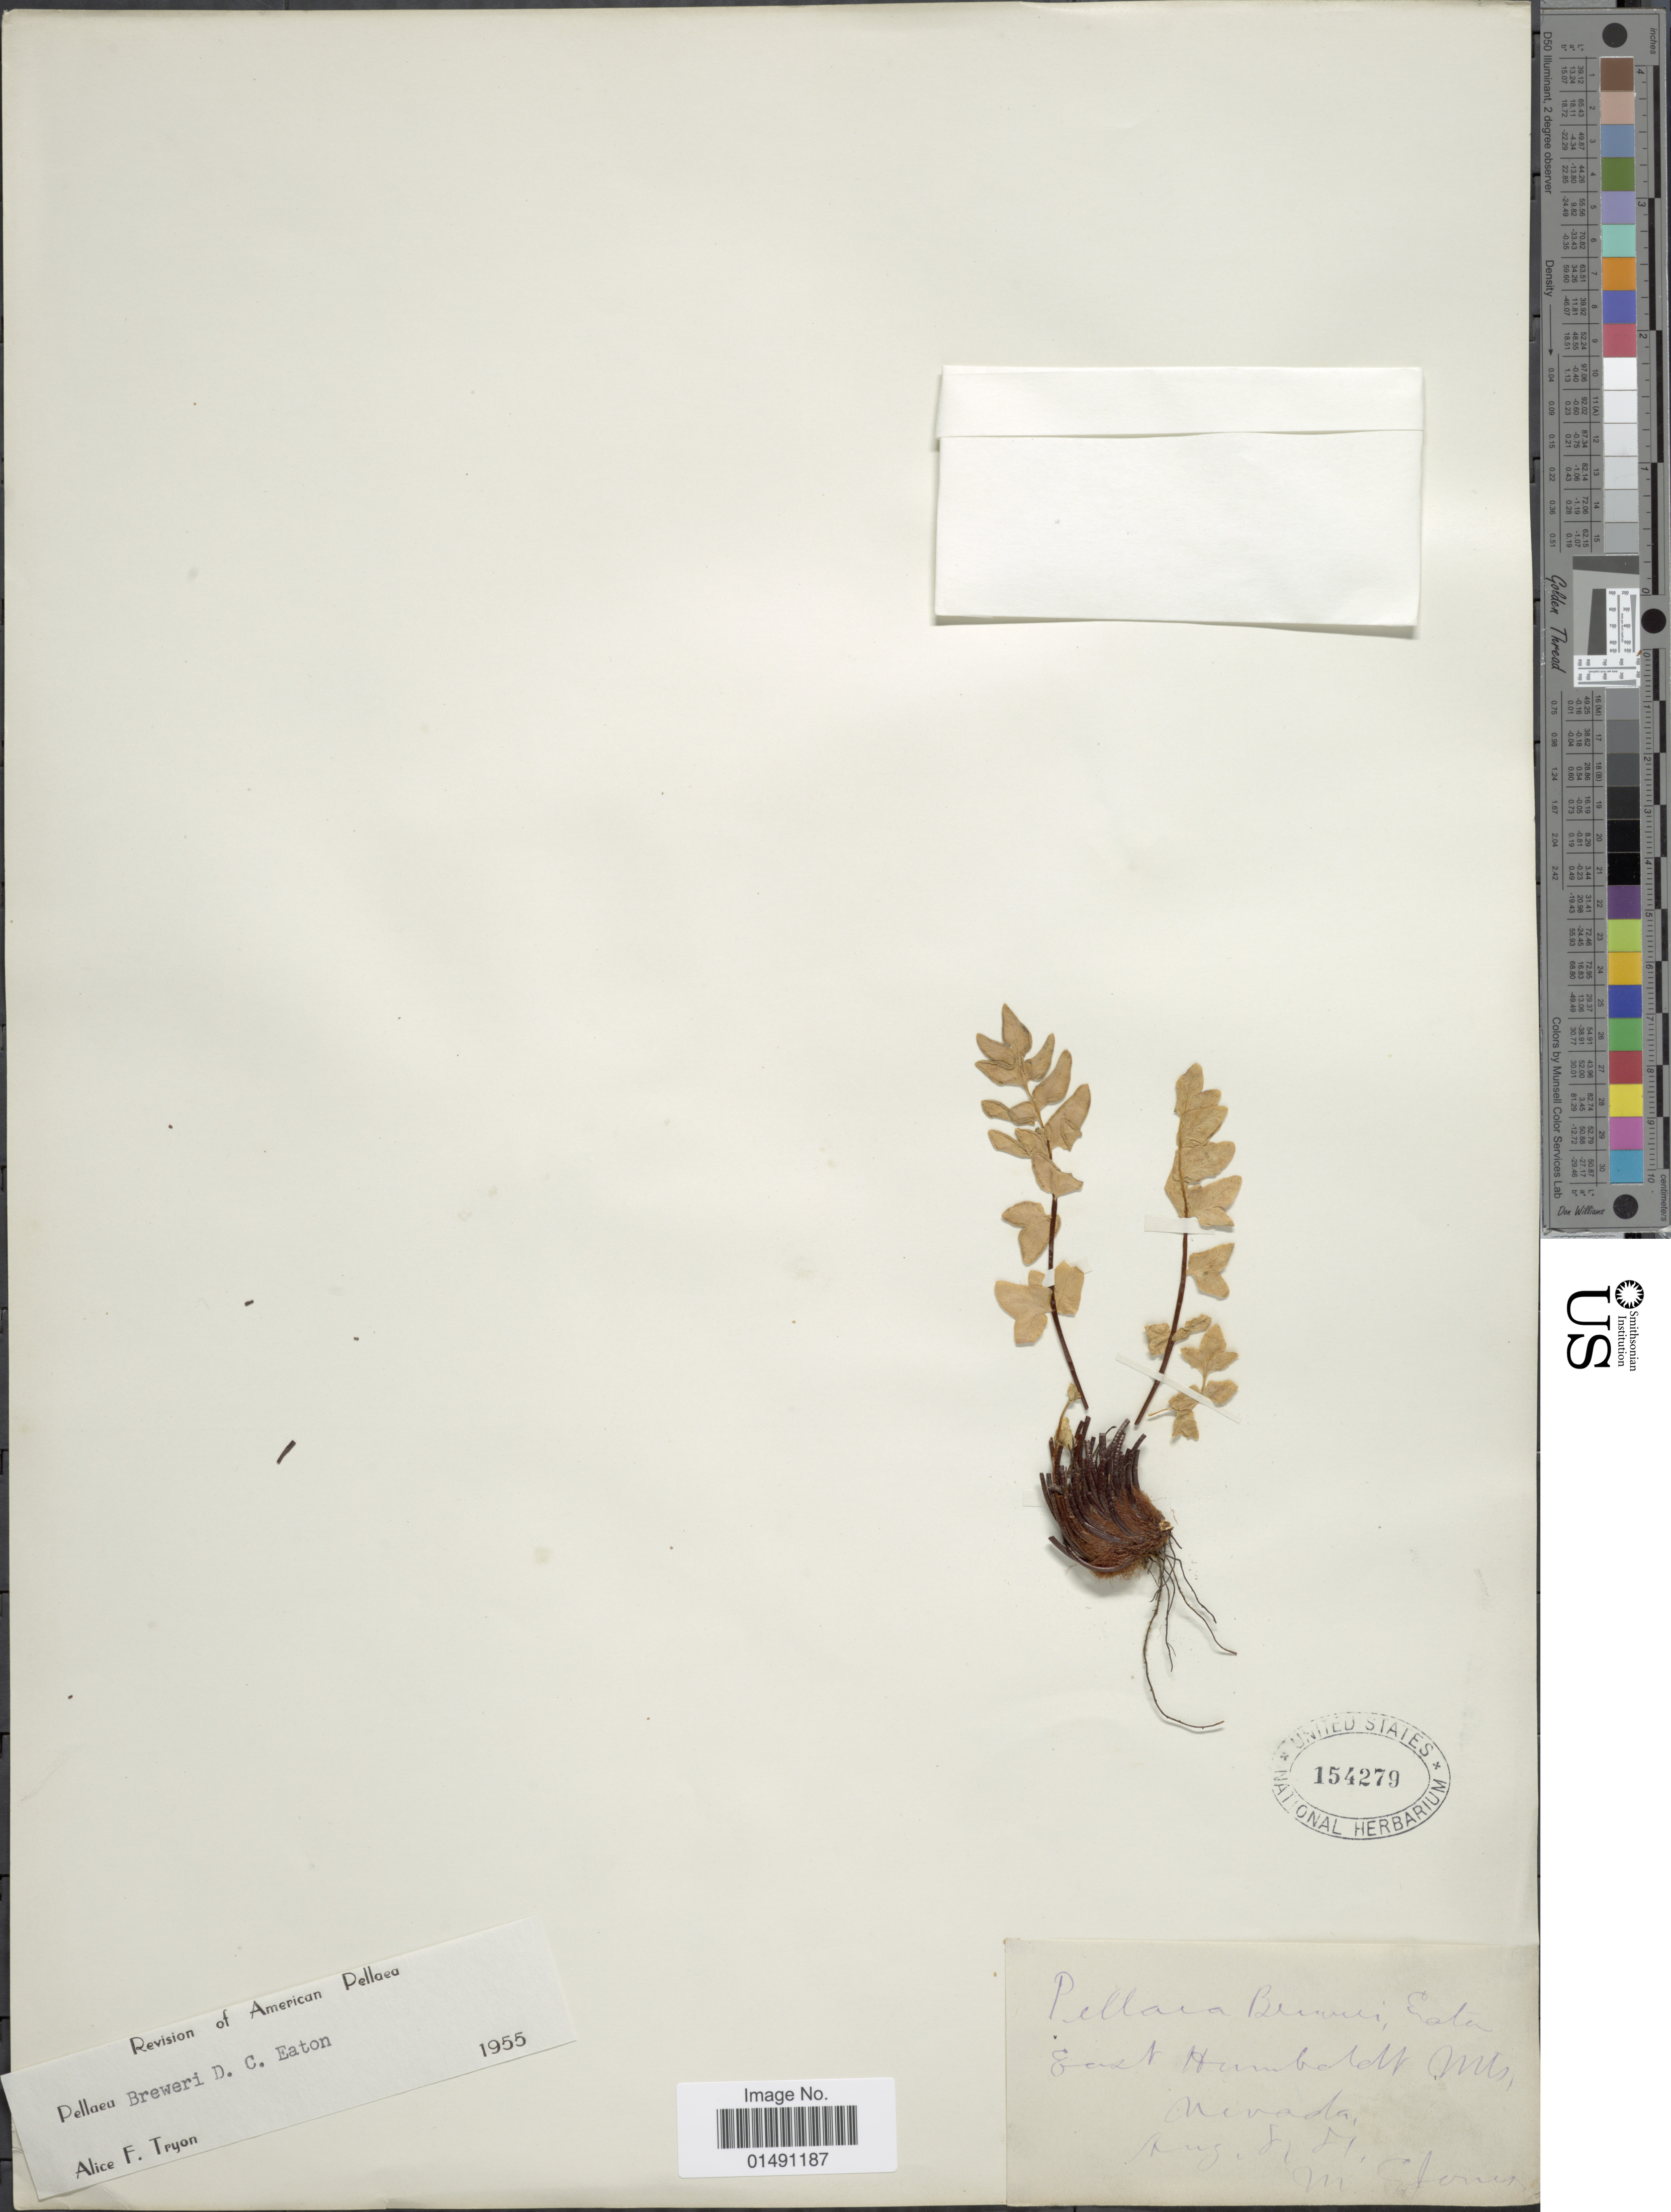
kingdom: Plantae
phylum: Tracheophyta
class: Polypodiopsida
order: Polypodiales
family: Pteridaceae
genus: Pellaea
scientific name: Pellaea breweri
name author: D.C. Eaton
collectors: M. E. Jones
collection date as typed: Transcribed d/m/y: 8/8/81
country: United States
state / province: Nevada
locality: East Humboldt Mts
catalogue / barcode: US 154279